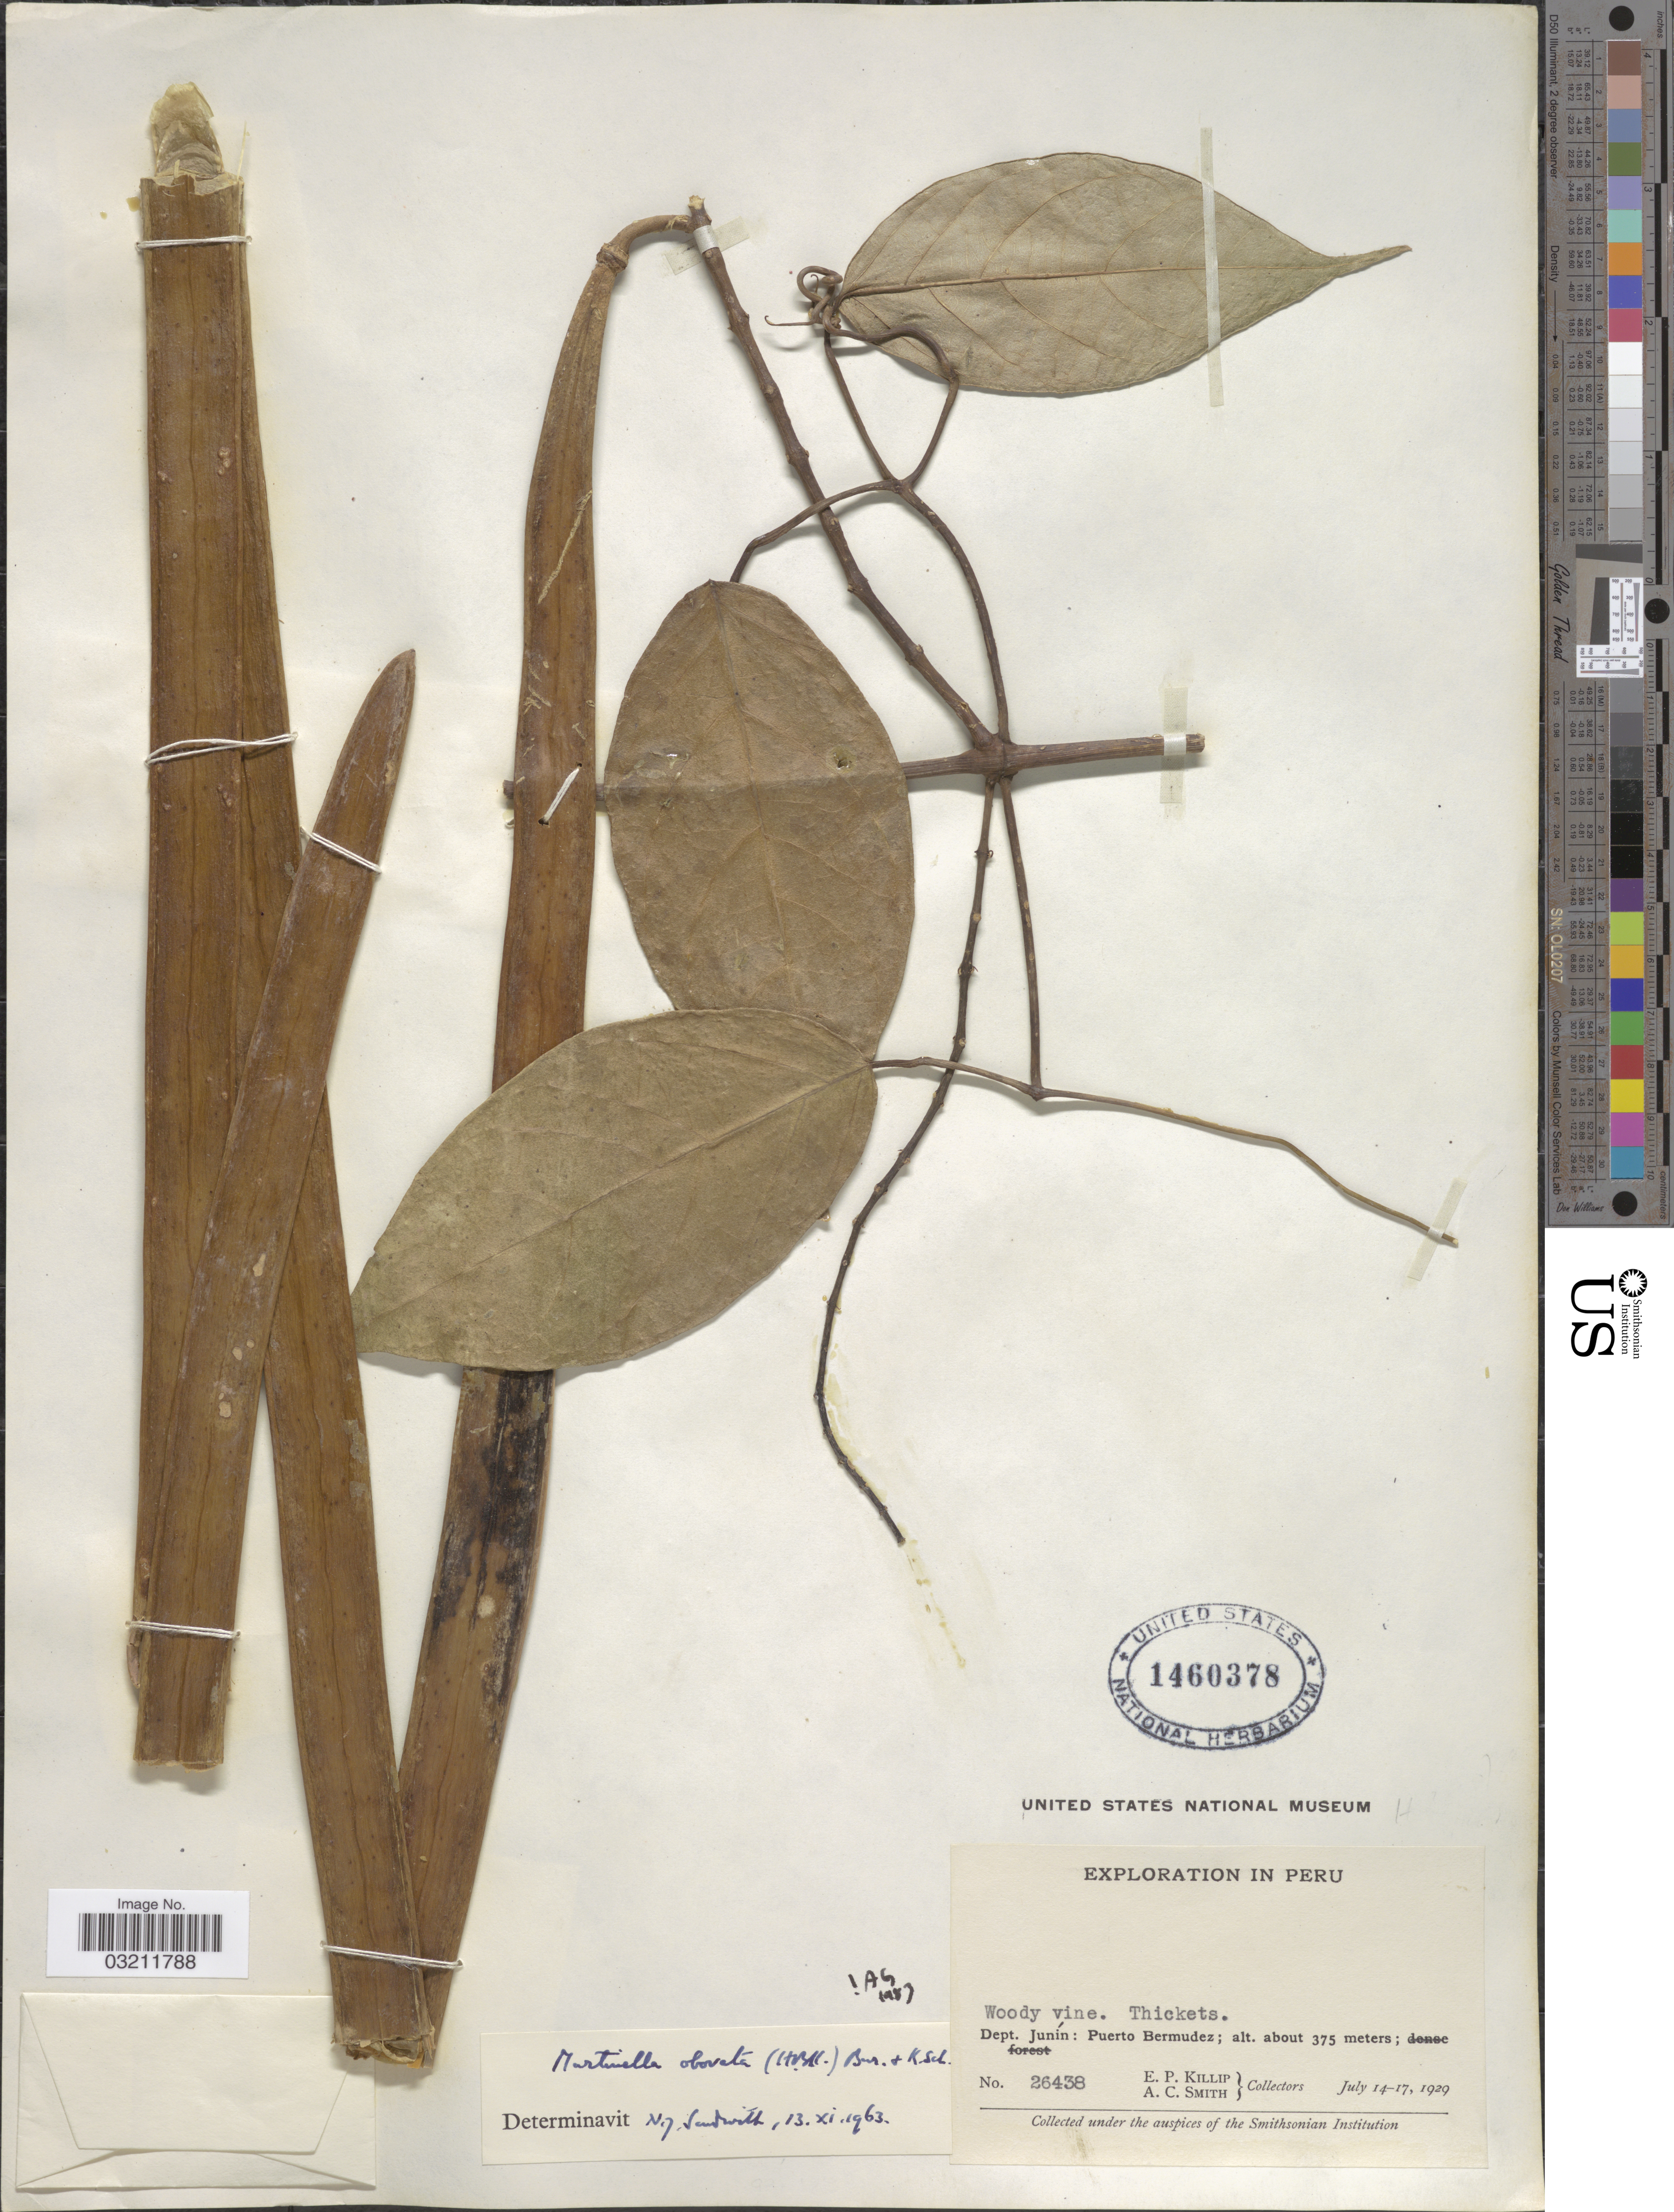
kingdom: Plantae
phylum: Tracheophyta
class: Magnoliopsida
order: Lamiales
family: Bignoniaceae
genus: Martinella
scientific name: Martinella obovata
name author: (Kunth) Bureau & K. Schum.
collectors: E. P. Killip & A. C. Smith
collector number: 26438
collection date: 1929-07-14/1929-07-17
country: Peru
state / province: Junín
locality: Dept. Junín: Puerto Bermudez.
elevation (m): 375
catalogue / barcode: US 1460378